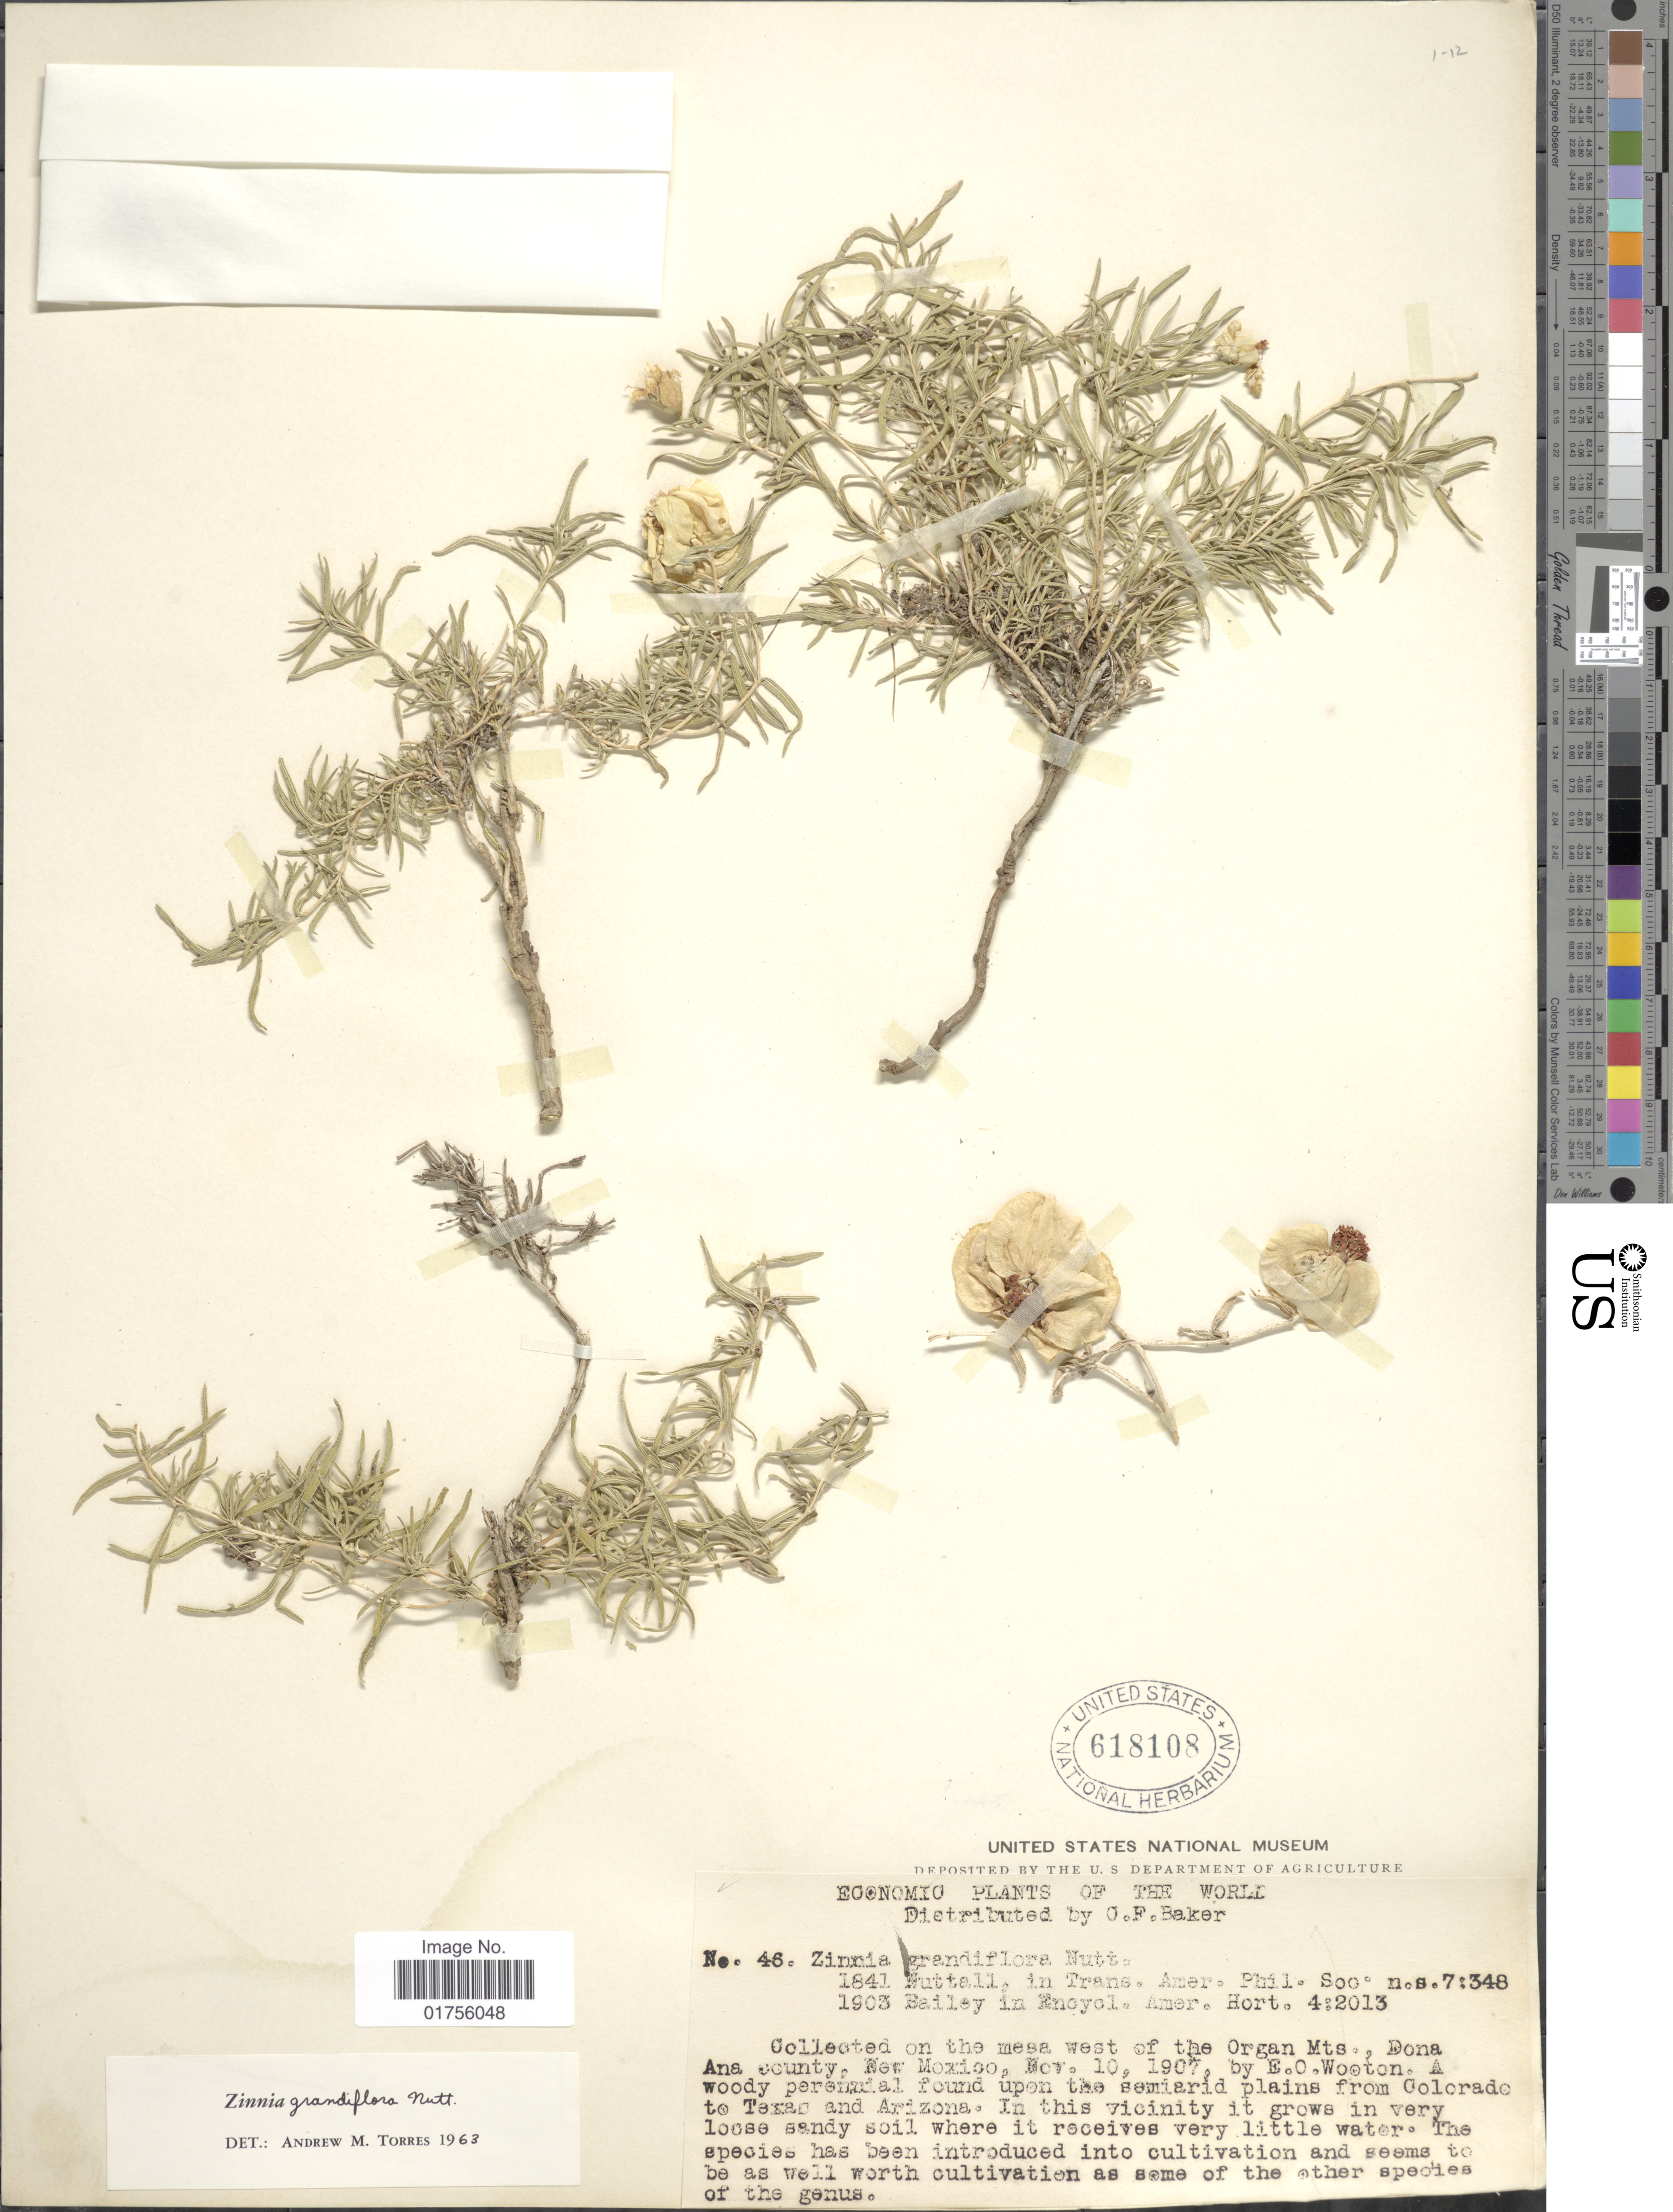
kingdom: Plantae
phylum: Tracheophyta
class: Magnoliopsida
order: Asterales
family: Asteraceae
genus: Zinnia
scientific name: Zinnia grandiflora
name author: Nutt.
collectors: E. O. Wooton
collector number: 46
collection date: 1907-11-10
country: United States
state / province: New Mexico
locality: On the mesa west of the Organ Mts., Dona Ana County, New Mexico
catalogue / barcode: US 618108